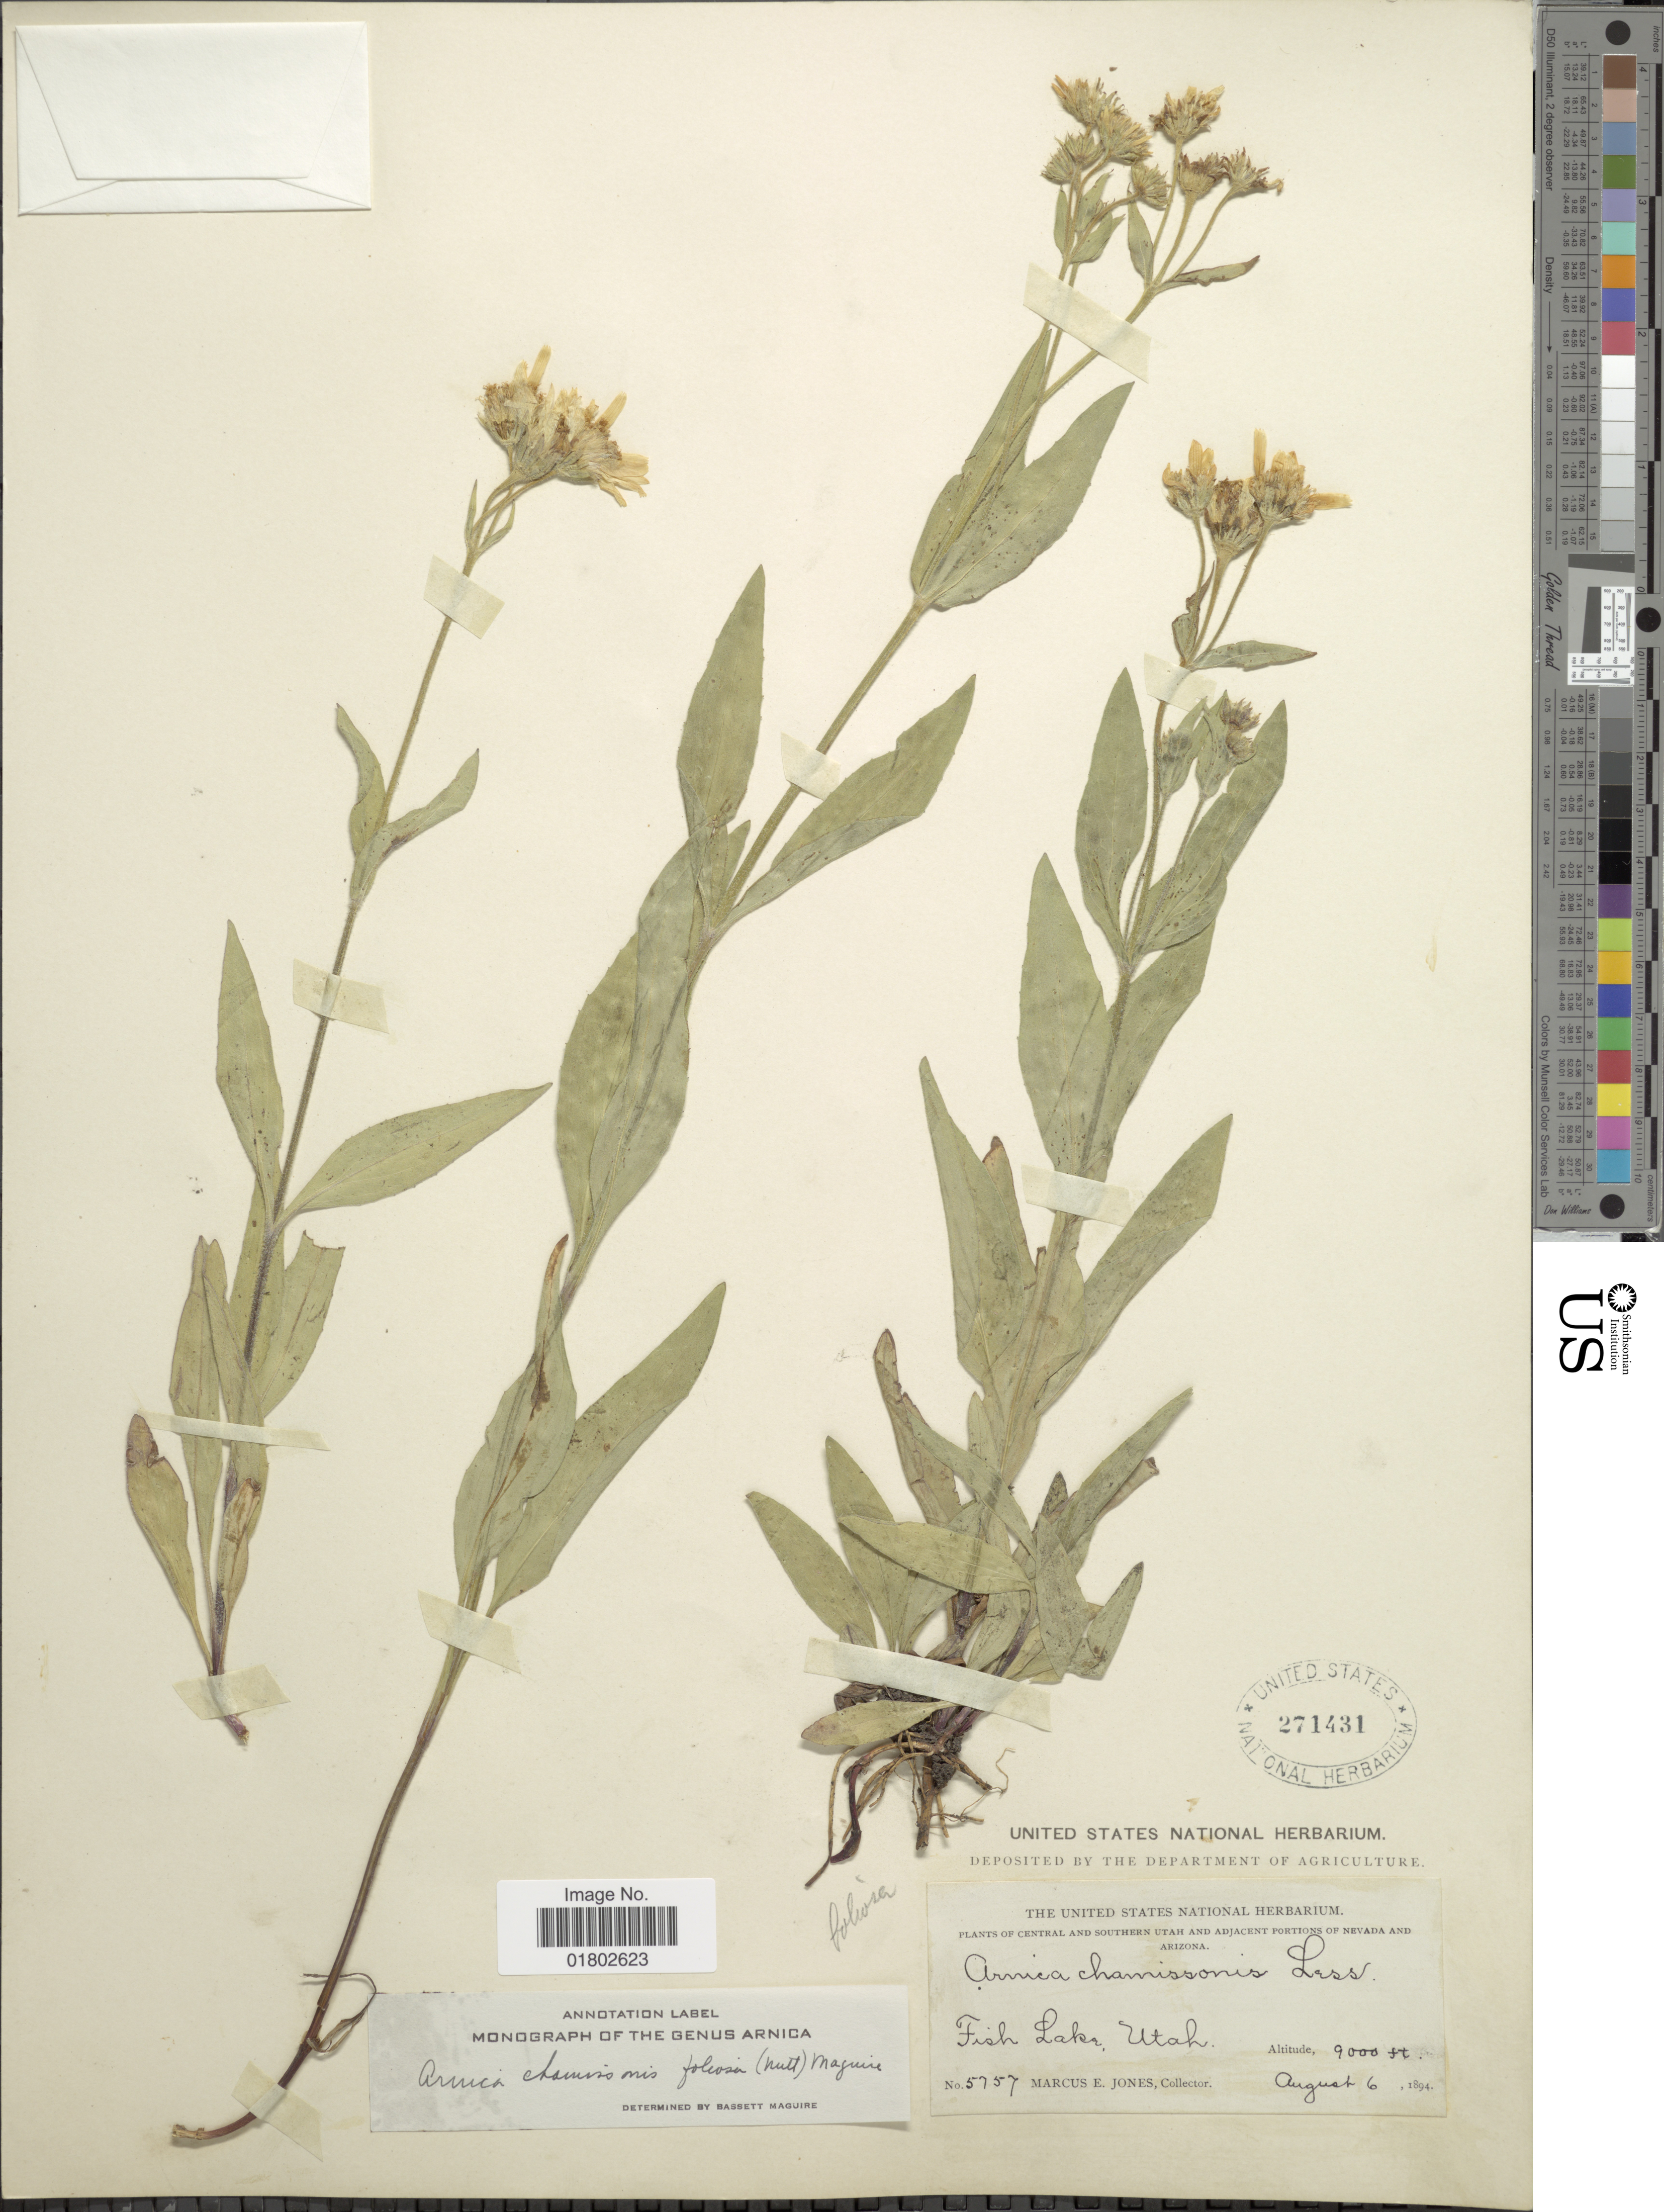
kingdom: Plantae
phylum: Tracheophyta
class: Magnoliopsida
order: Asterales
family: Asteraceae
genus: Arnica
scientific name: Arnica chamissonis subsp. foliosa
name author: (Nutt.) Maguire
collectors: M. E. Jones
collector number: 5757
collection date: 1894-08-06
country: United States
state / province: Utah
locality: Central and Southern Utah, Fish Lake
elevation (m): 2743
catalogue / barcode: US 271431